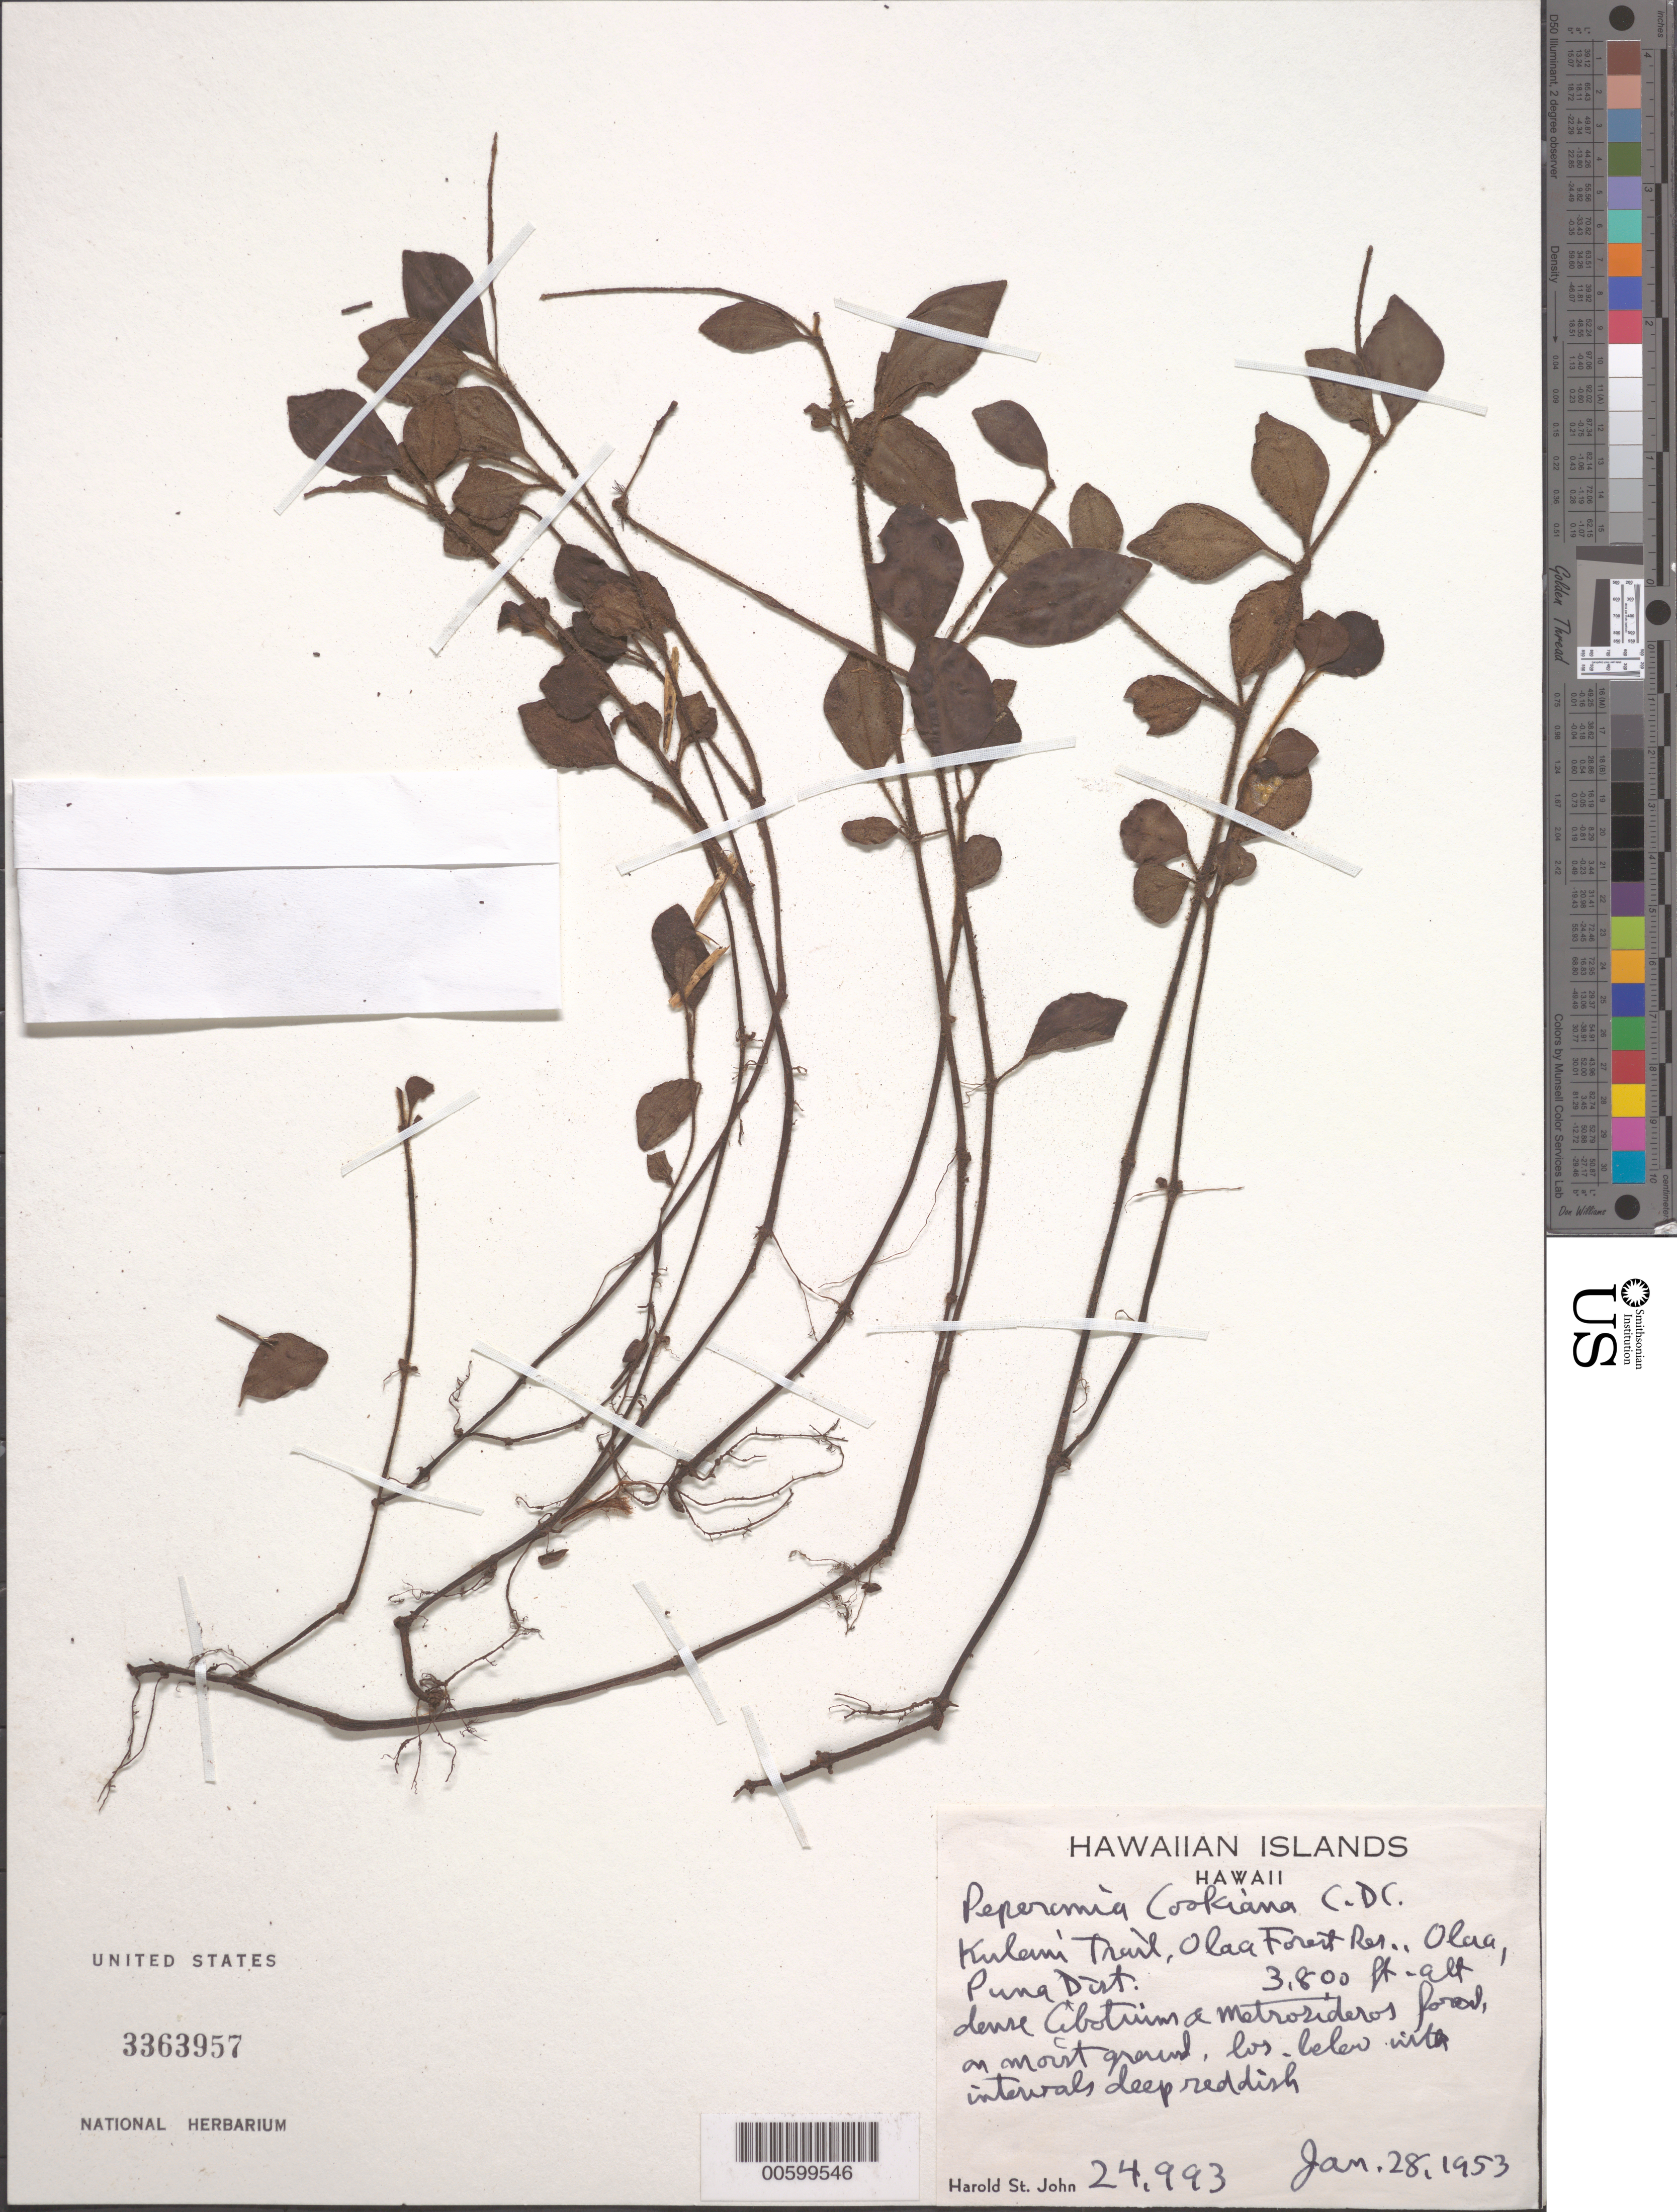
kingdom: Plantae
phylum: Tracheophyta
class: Magnoliopsida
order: Piperales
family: Piperaceae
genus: Peperomia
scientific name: Peperomia cookiana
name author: C. DC.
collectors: H. St. John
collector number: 24993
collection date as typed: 28 Jan 1953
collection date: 1953-01-28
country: United States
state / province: Hawaii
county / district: Hawaii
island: Hawaii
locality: Kulemi Trail, Olaa Forest Res, Olaa, Puna Dist.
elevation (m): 1158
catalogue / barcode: US 3363957